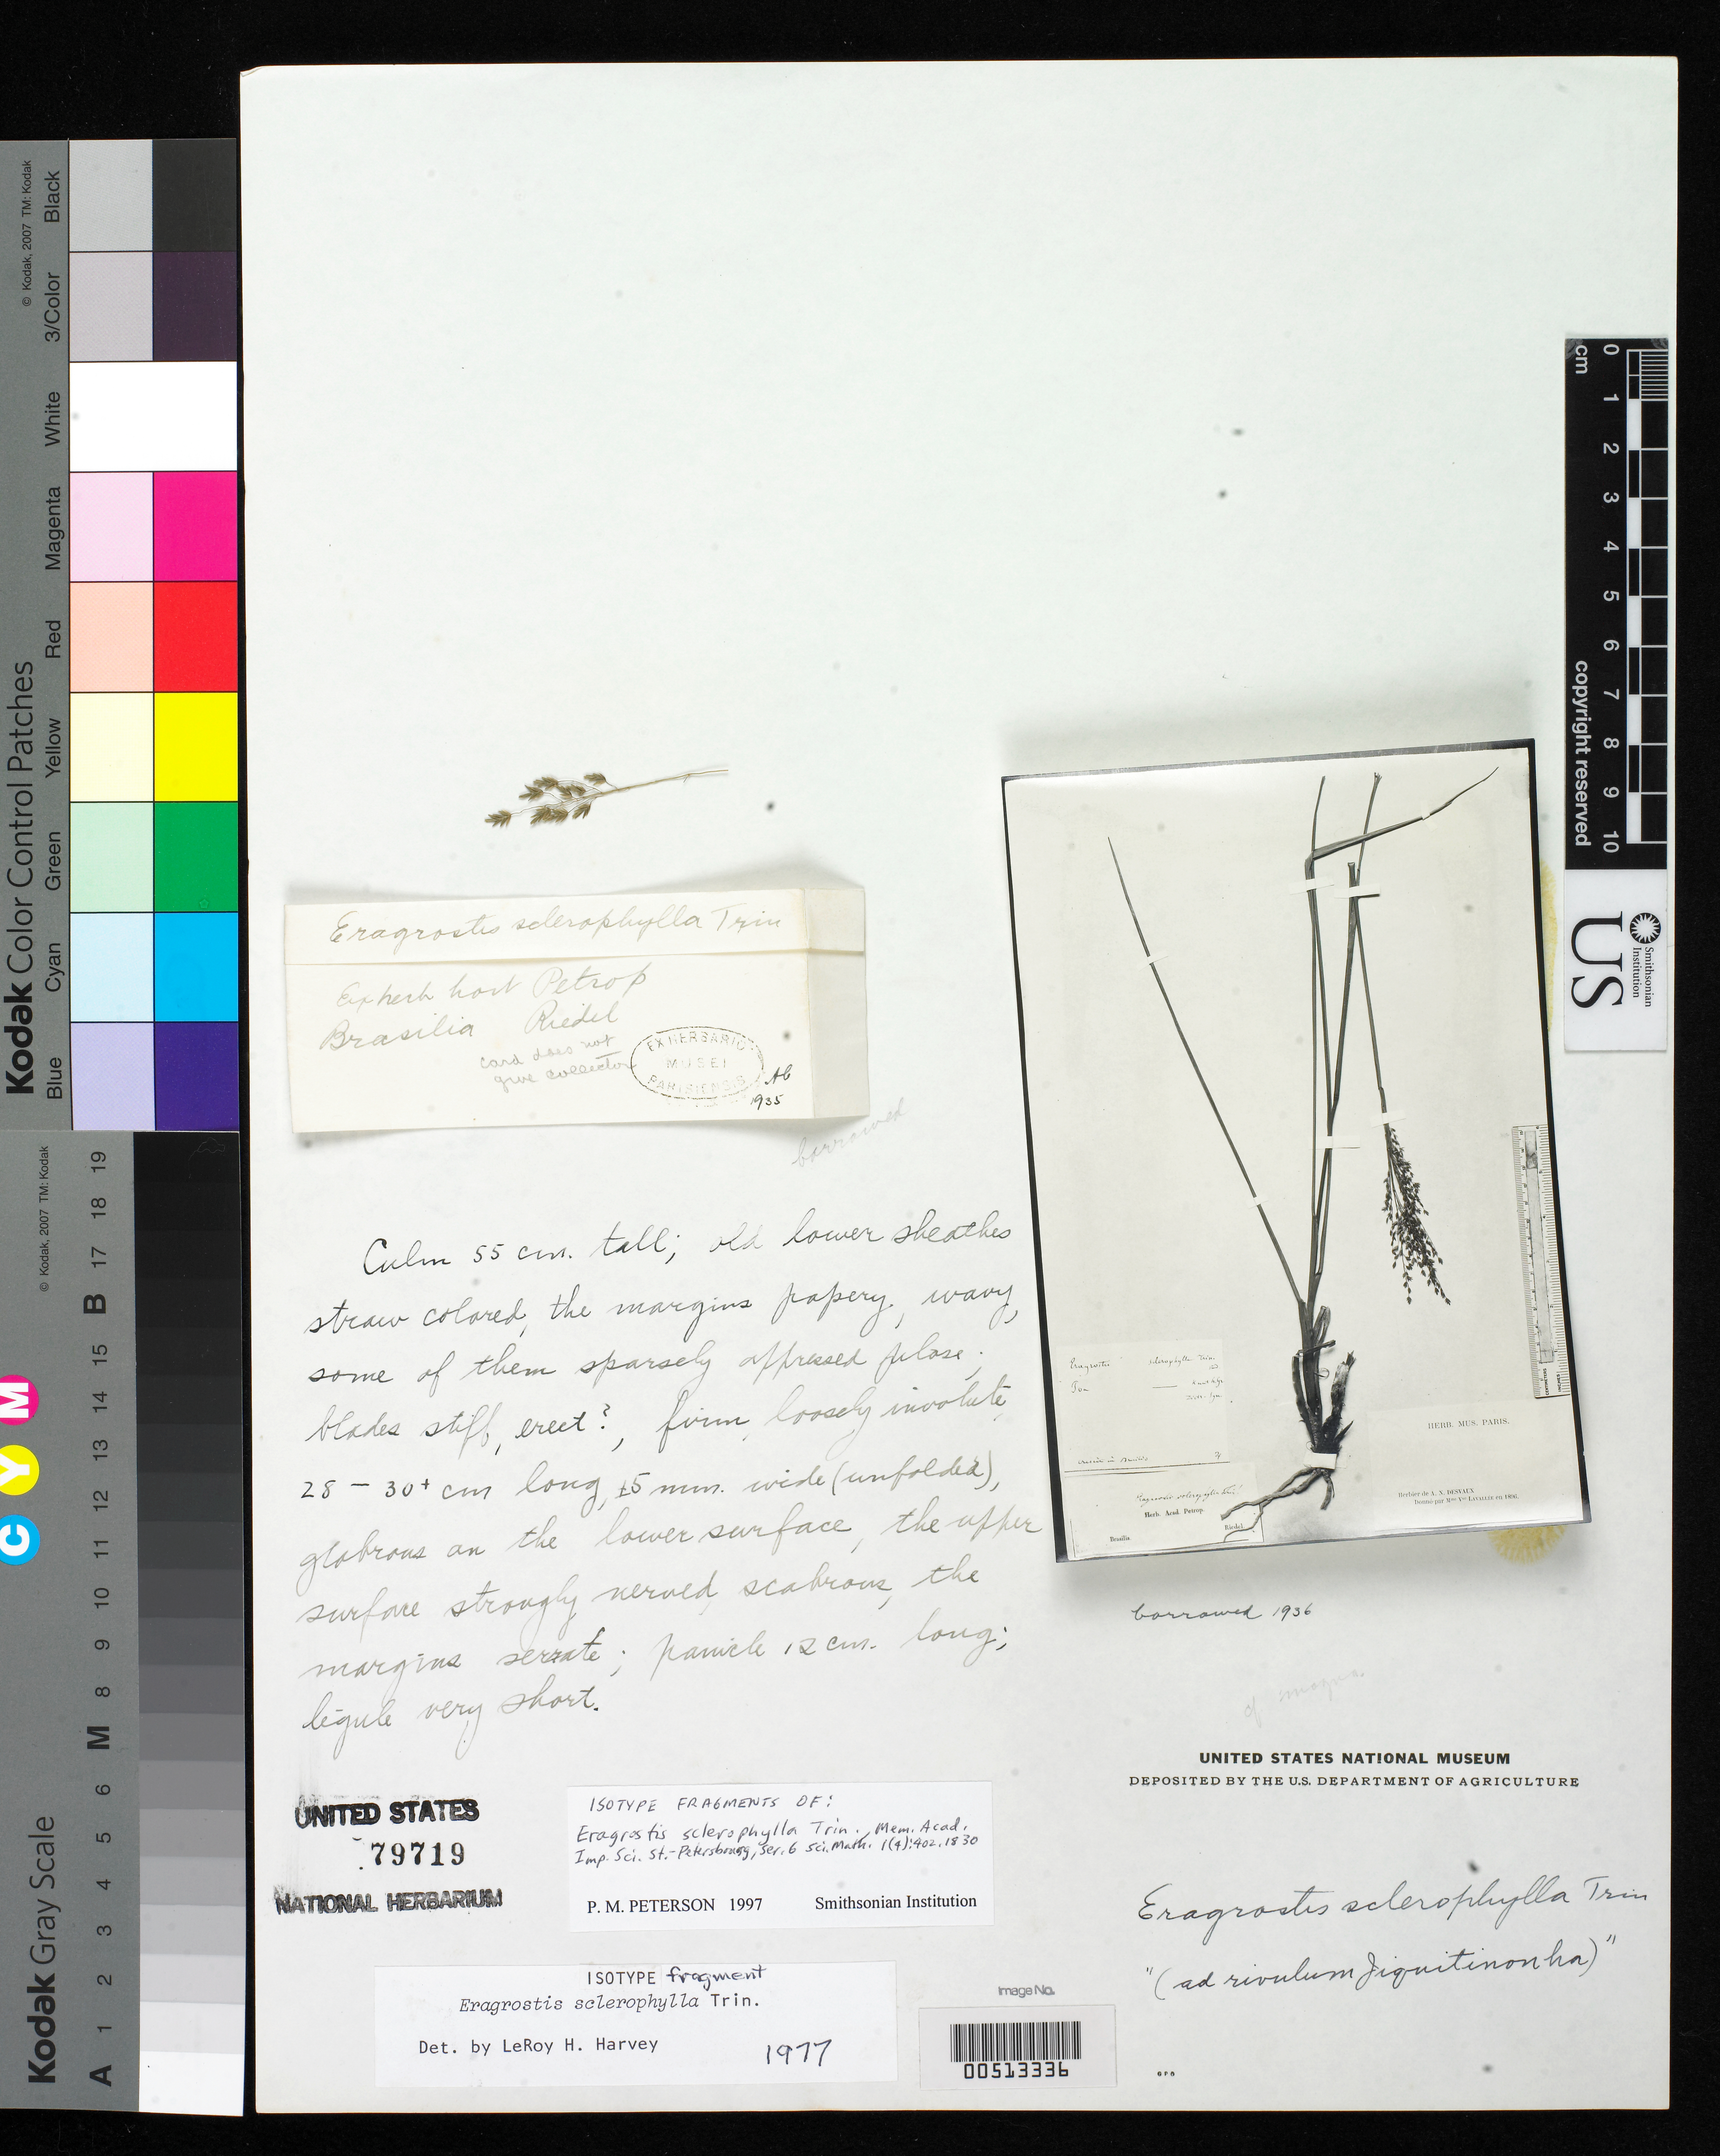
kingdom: Plantae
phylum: Tracheophyta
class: Liliopsida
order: Poales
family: Poaceae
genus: Eragrostis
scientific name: Eragrostis sclerophylla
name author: Trin.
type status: Type Fragment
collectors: L. Riedel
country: Brazil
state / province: Minas Gerais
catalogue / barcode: US 79719